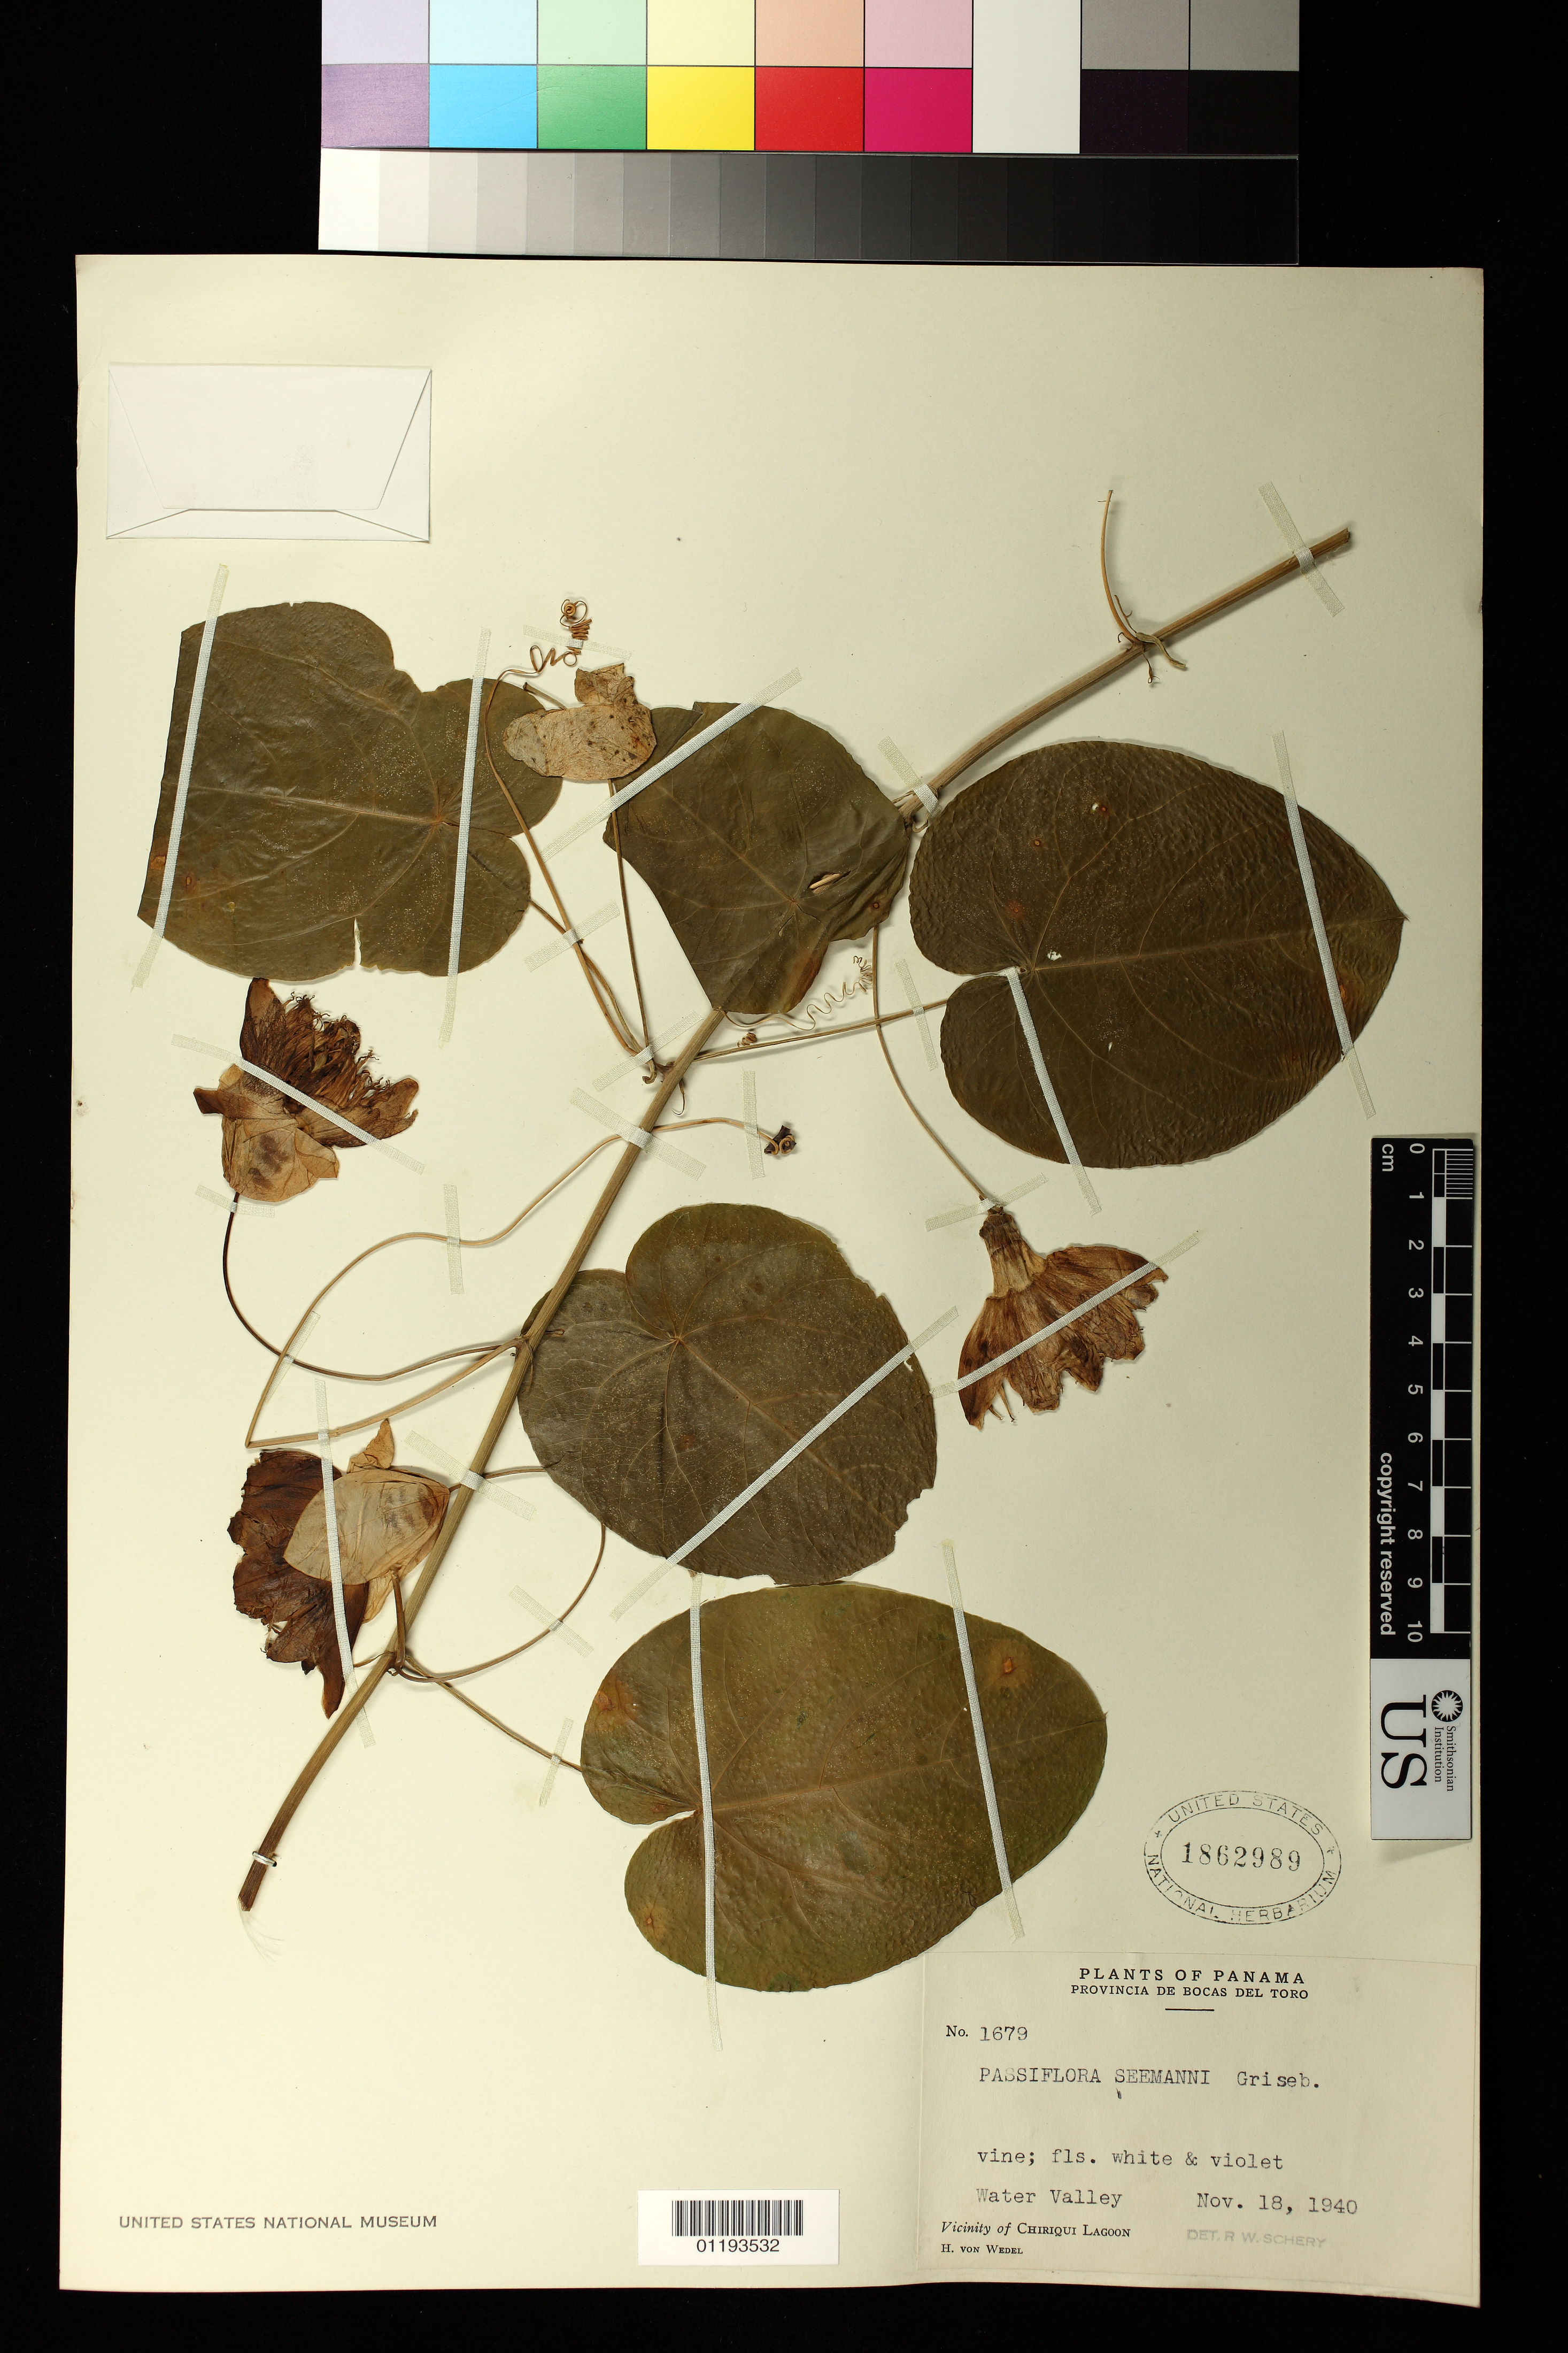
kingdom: Plantae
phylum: Tracheophyta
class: Magnoliopsida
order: Malpighiales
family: Passifloraceae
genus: Passiflora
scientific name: Passiflora seemannii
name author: Griseb.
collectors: H. von Wedel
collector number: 1679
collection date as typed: Nov 18 1940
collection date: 1940-11-18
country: Panama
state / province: Bocas del Toro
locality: Water Valley, vicinity of Chiriqui Lagoon.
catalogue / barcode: US 1862989